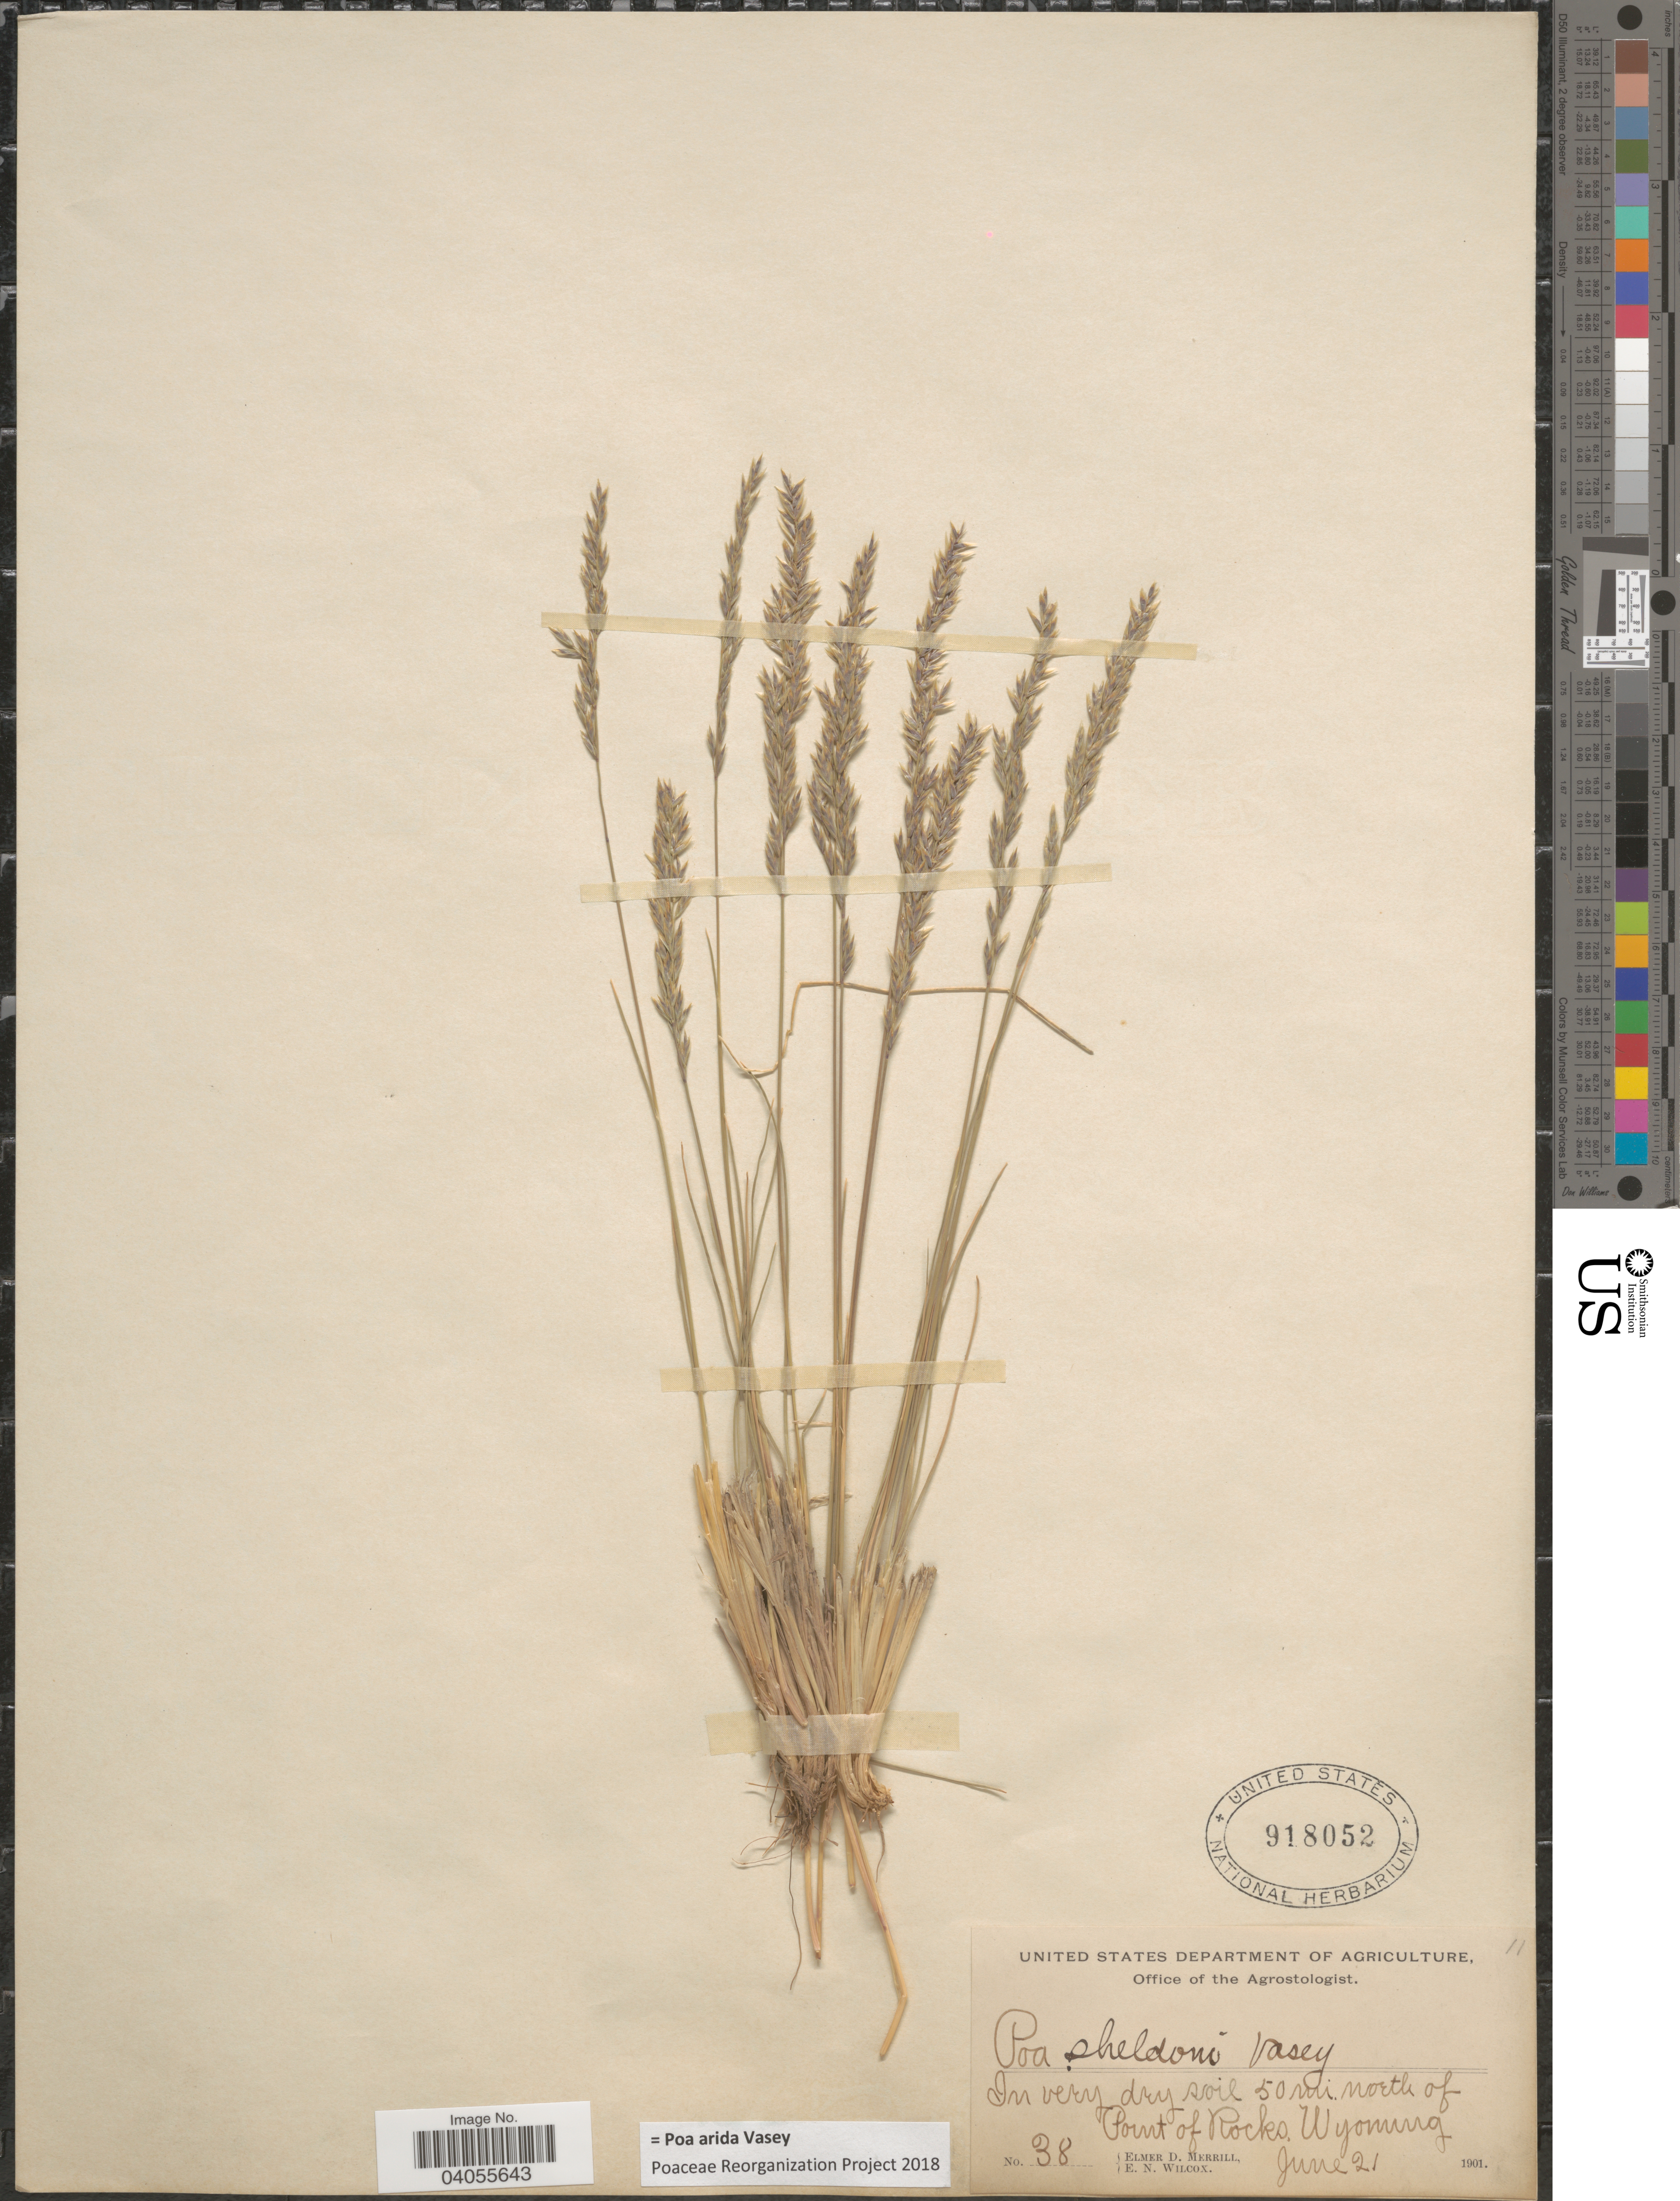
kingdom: Plantae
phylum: Tracheophyta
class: Liliopsida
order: Poales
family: Poaceae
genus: Poa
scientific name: Poa arida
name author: Vasey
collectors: E. D. Merrill & E. Wilcox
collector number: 38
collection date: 1901-06-21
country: United States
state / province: Wyoming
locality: In very dry soil 50 mi. north of Point of Rocks.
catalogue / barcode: US 918052